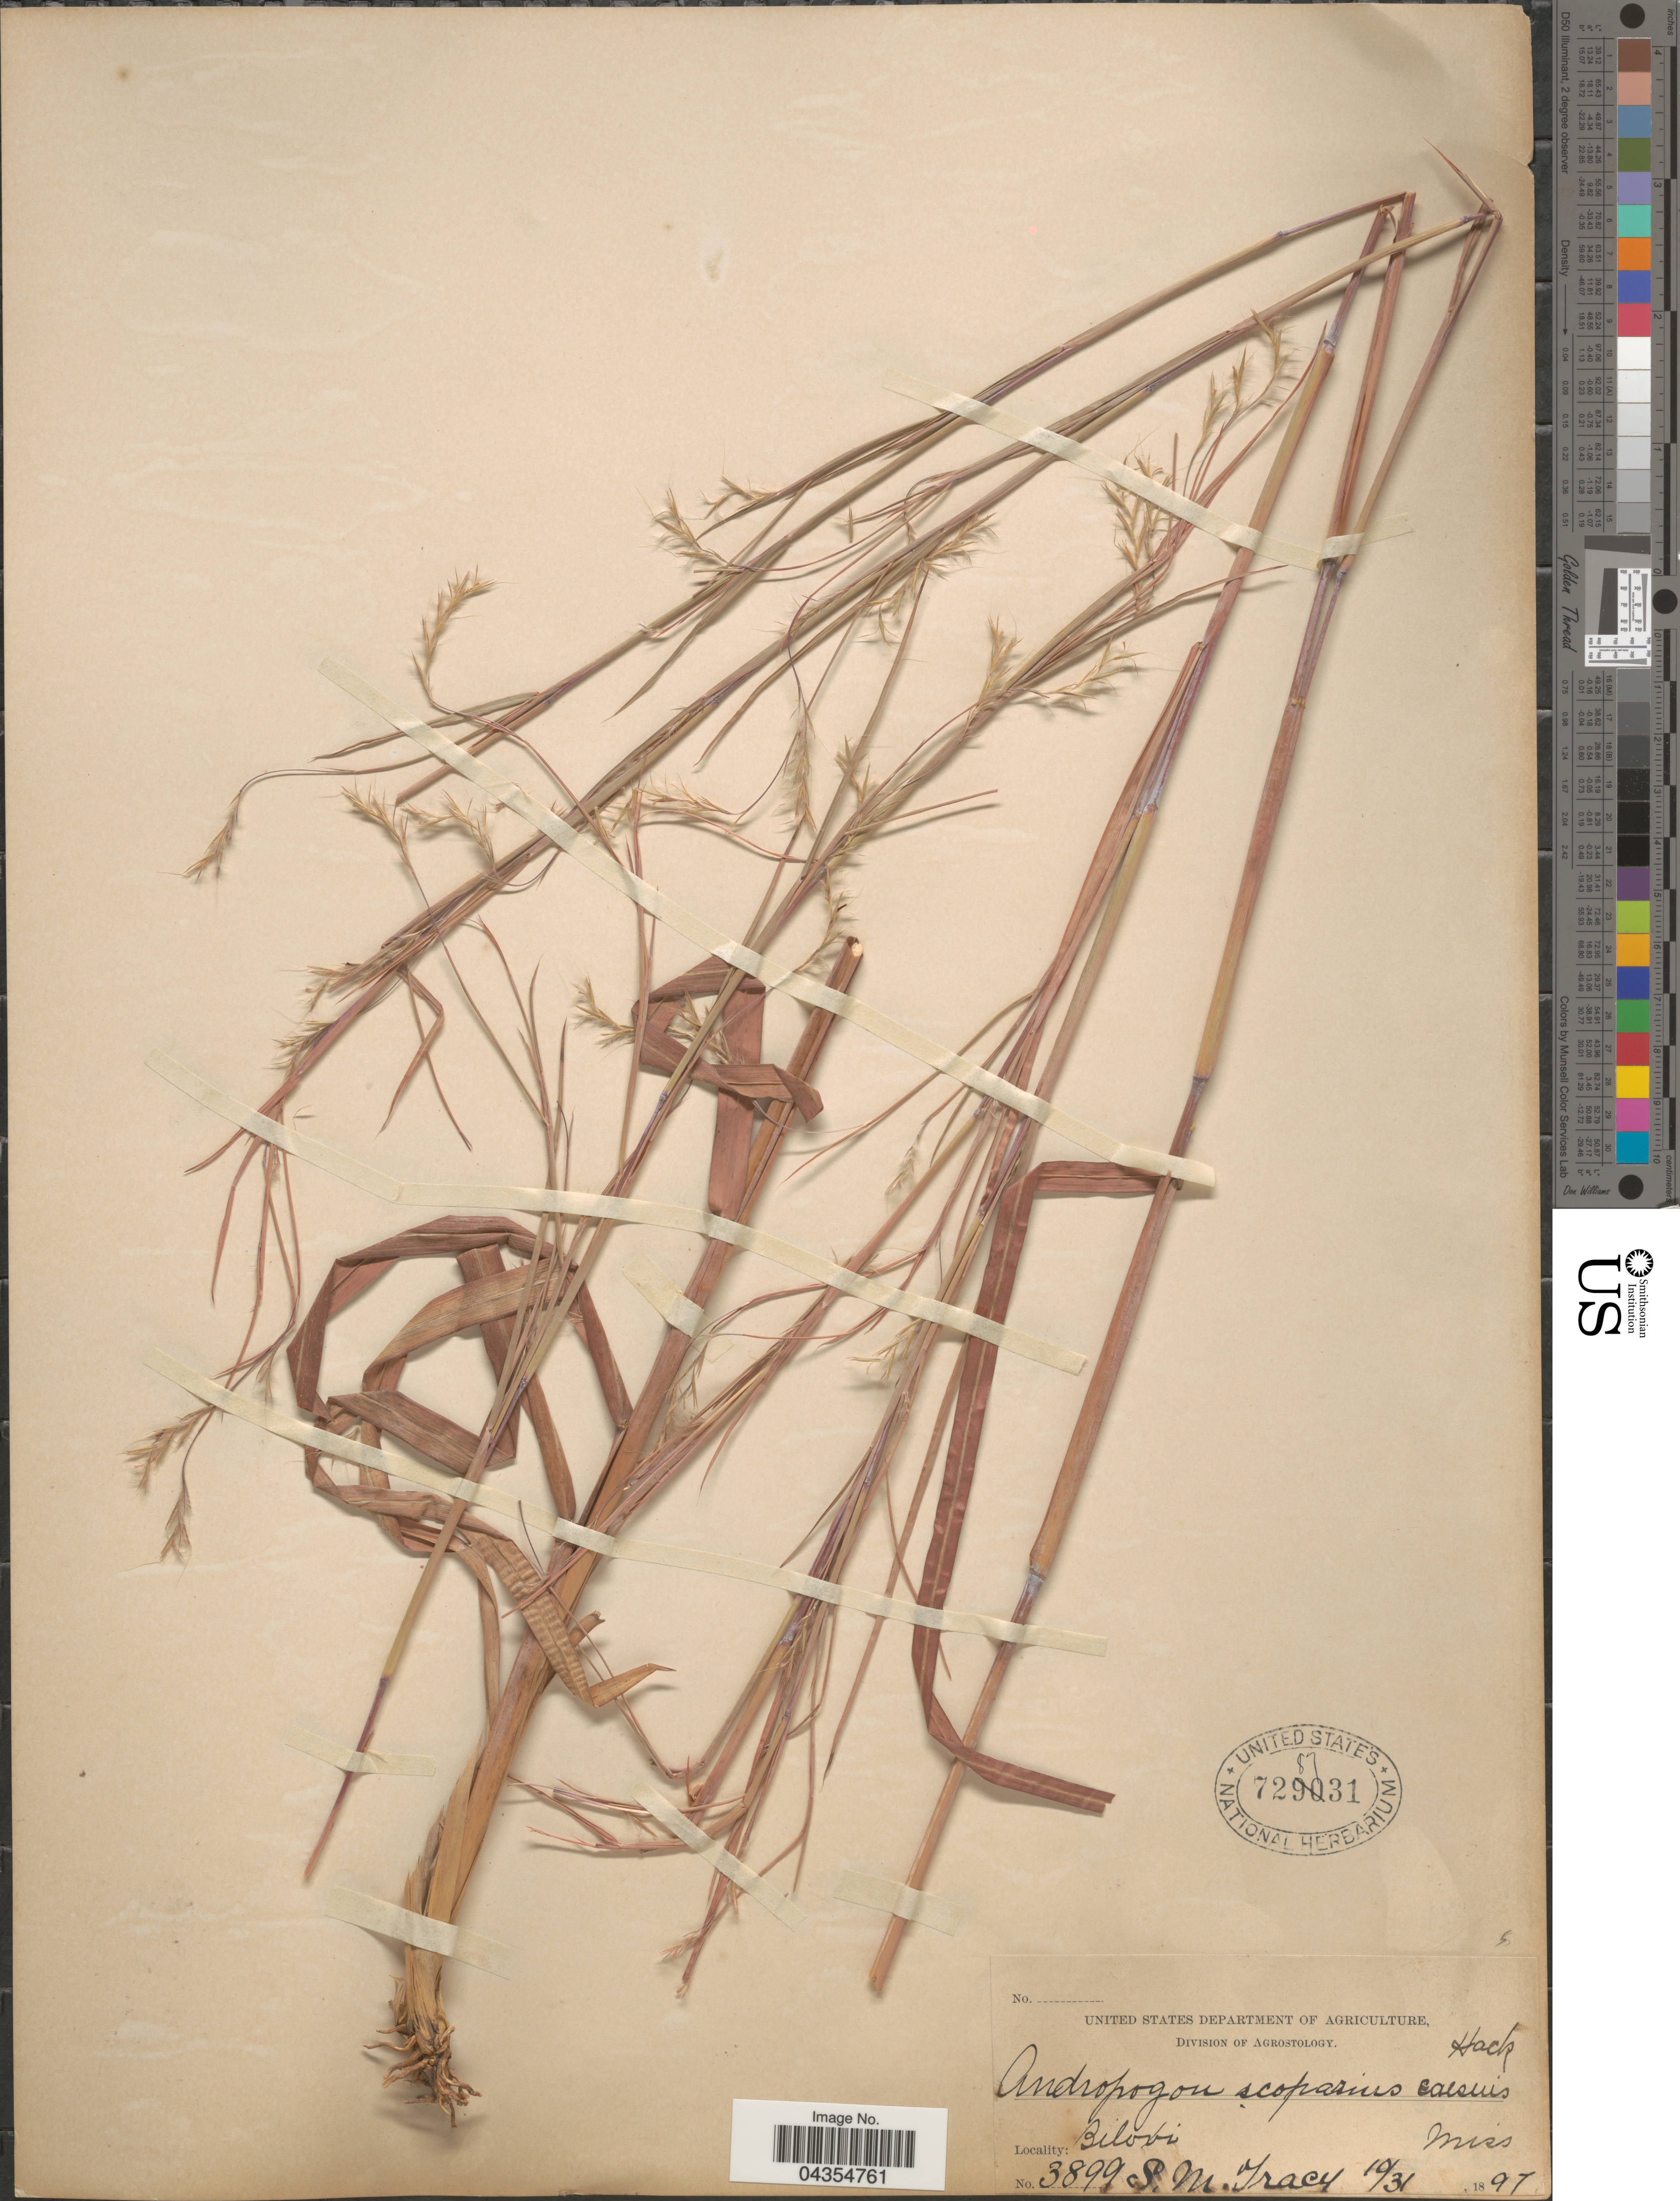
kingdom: Plantae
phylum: Tracheophyta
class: Liliopsida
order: Poales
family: Poaceae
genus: Schizachyrium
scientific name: Schizachyrium sanguineum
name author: (Retz.) Alston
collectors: S. M. Tracy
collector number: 3899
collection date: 1897-10-31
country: United States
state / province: Mississippi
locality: Biloxi.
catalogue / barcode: US 728731